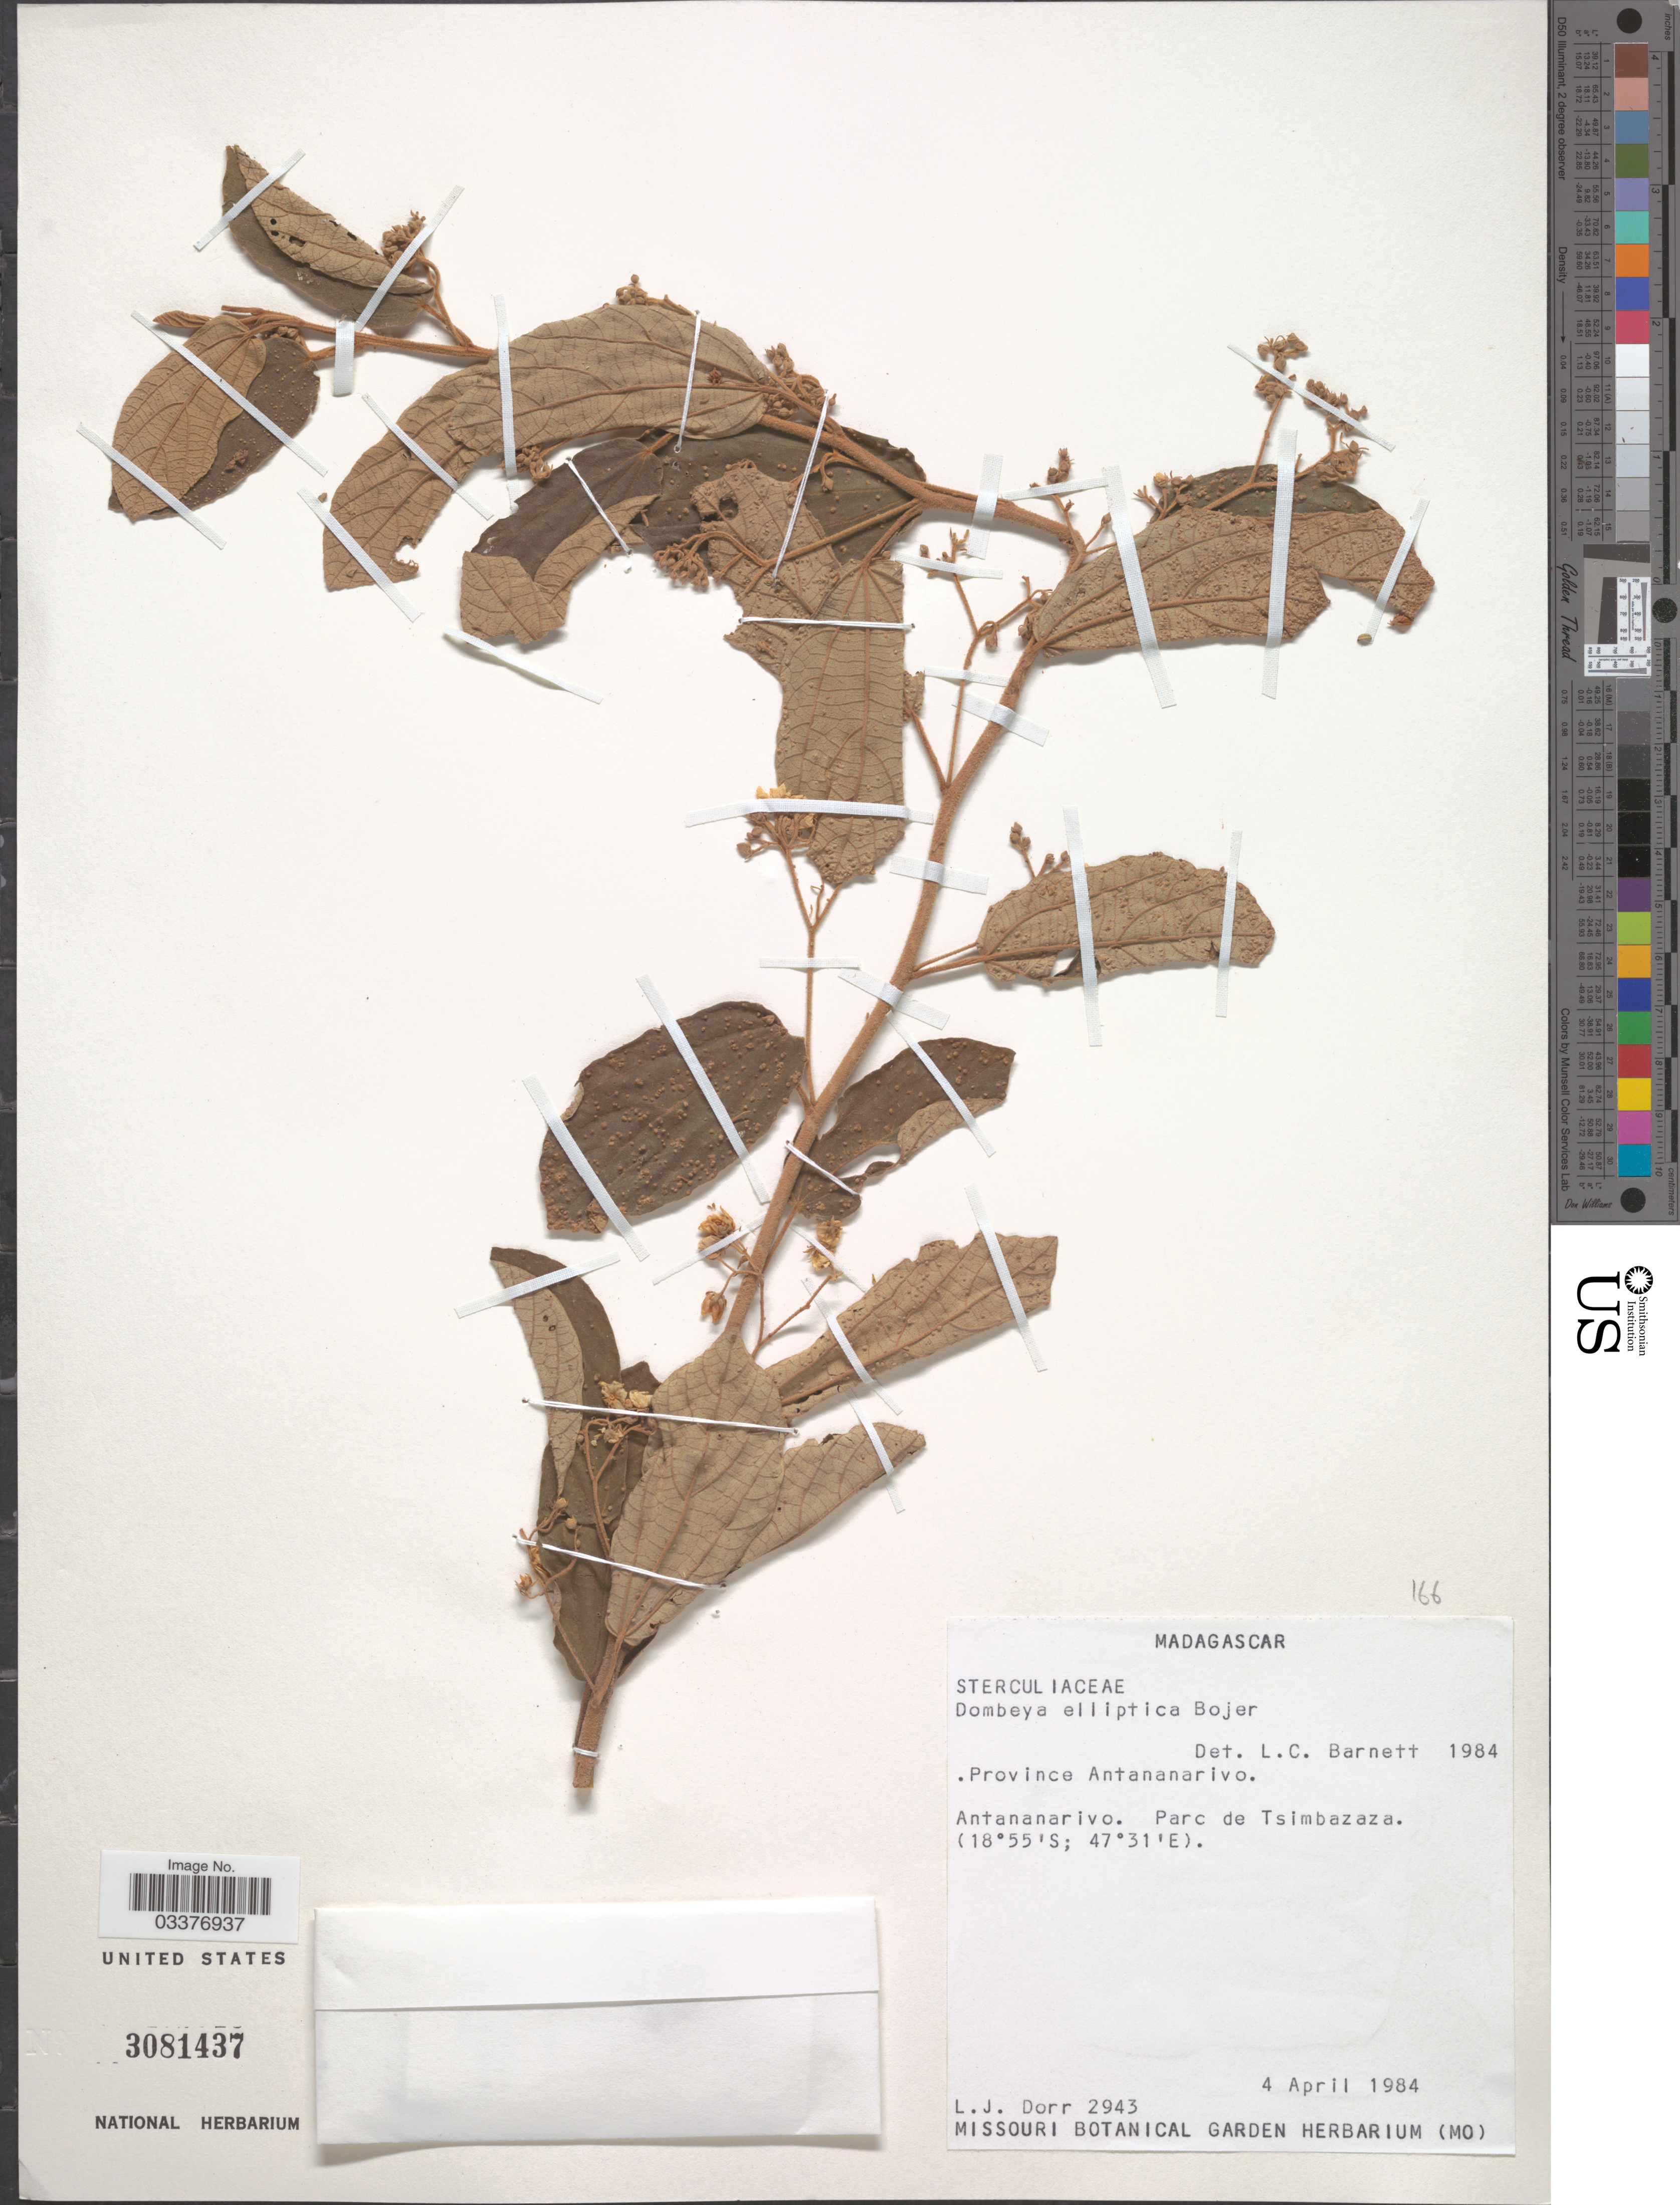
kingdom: Plantae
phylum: Tracheophyta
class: Magnoliopsida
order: Malvales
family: Malvaceae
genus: Dombeya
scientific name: Dombeya elliptica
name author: Bojer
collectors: L. J. Dorr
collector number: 2943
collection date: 1984-04-04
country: Madagascar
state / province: Analamanga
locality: Antananarivo. Parc de Tsimbazaza.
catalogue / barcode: US 3081437